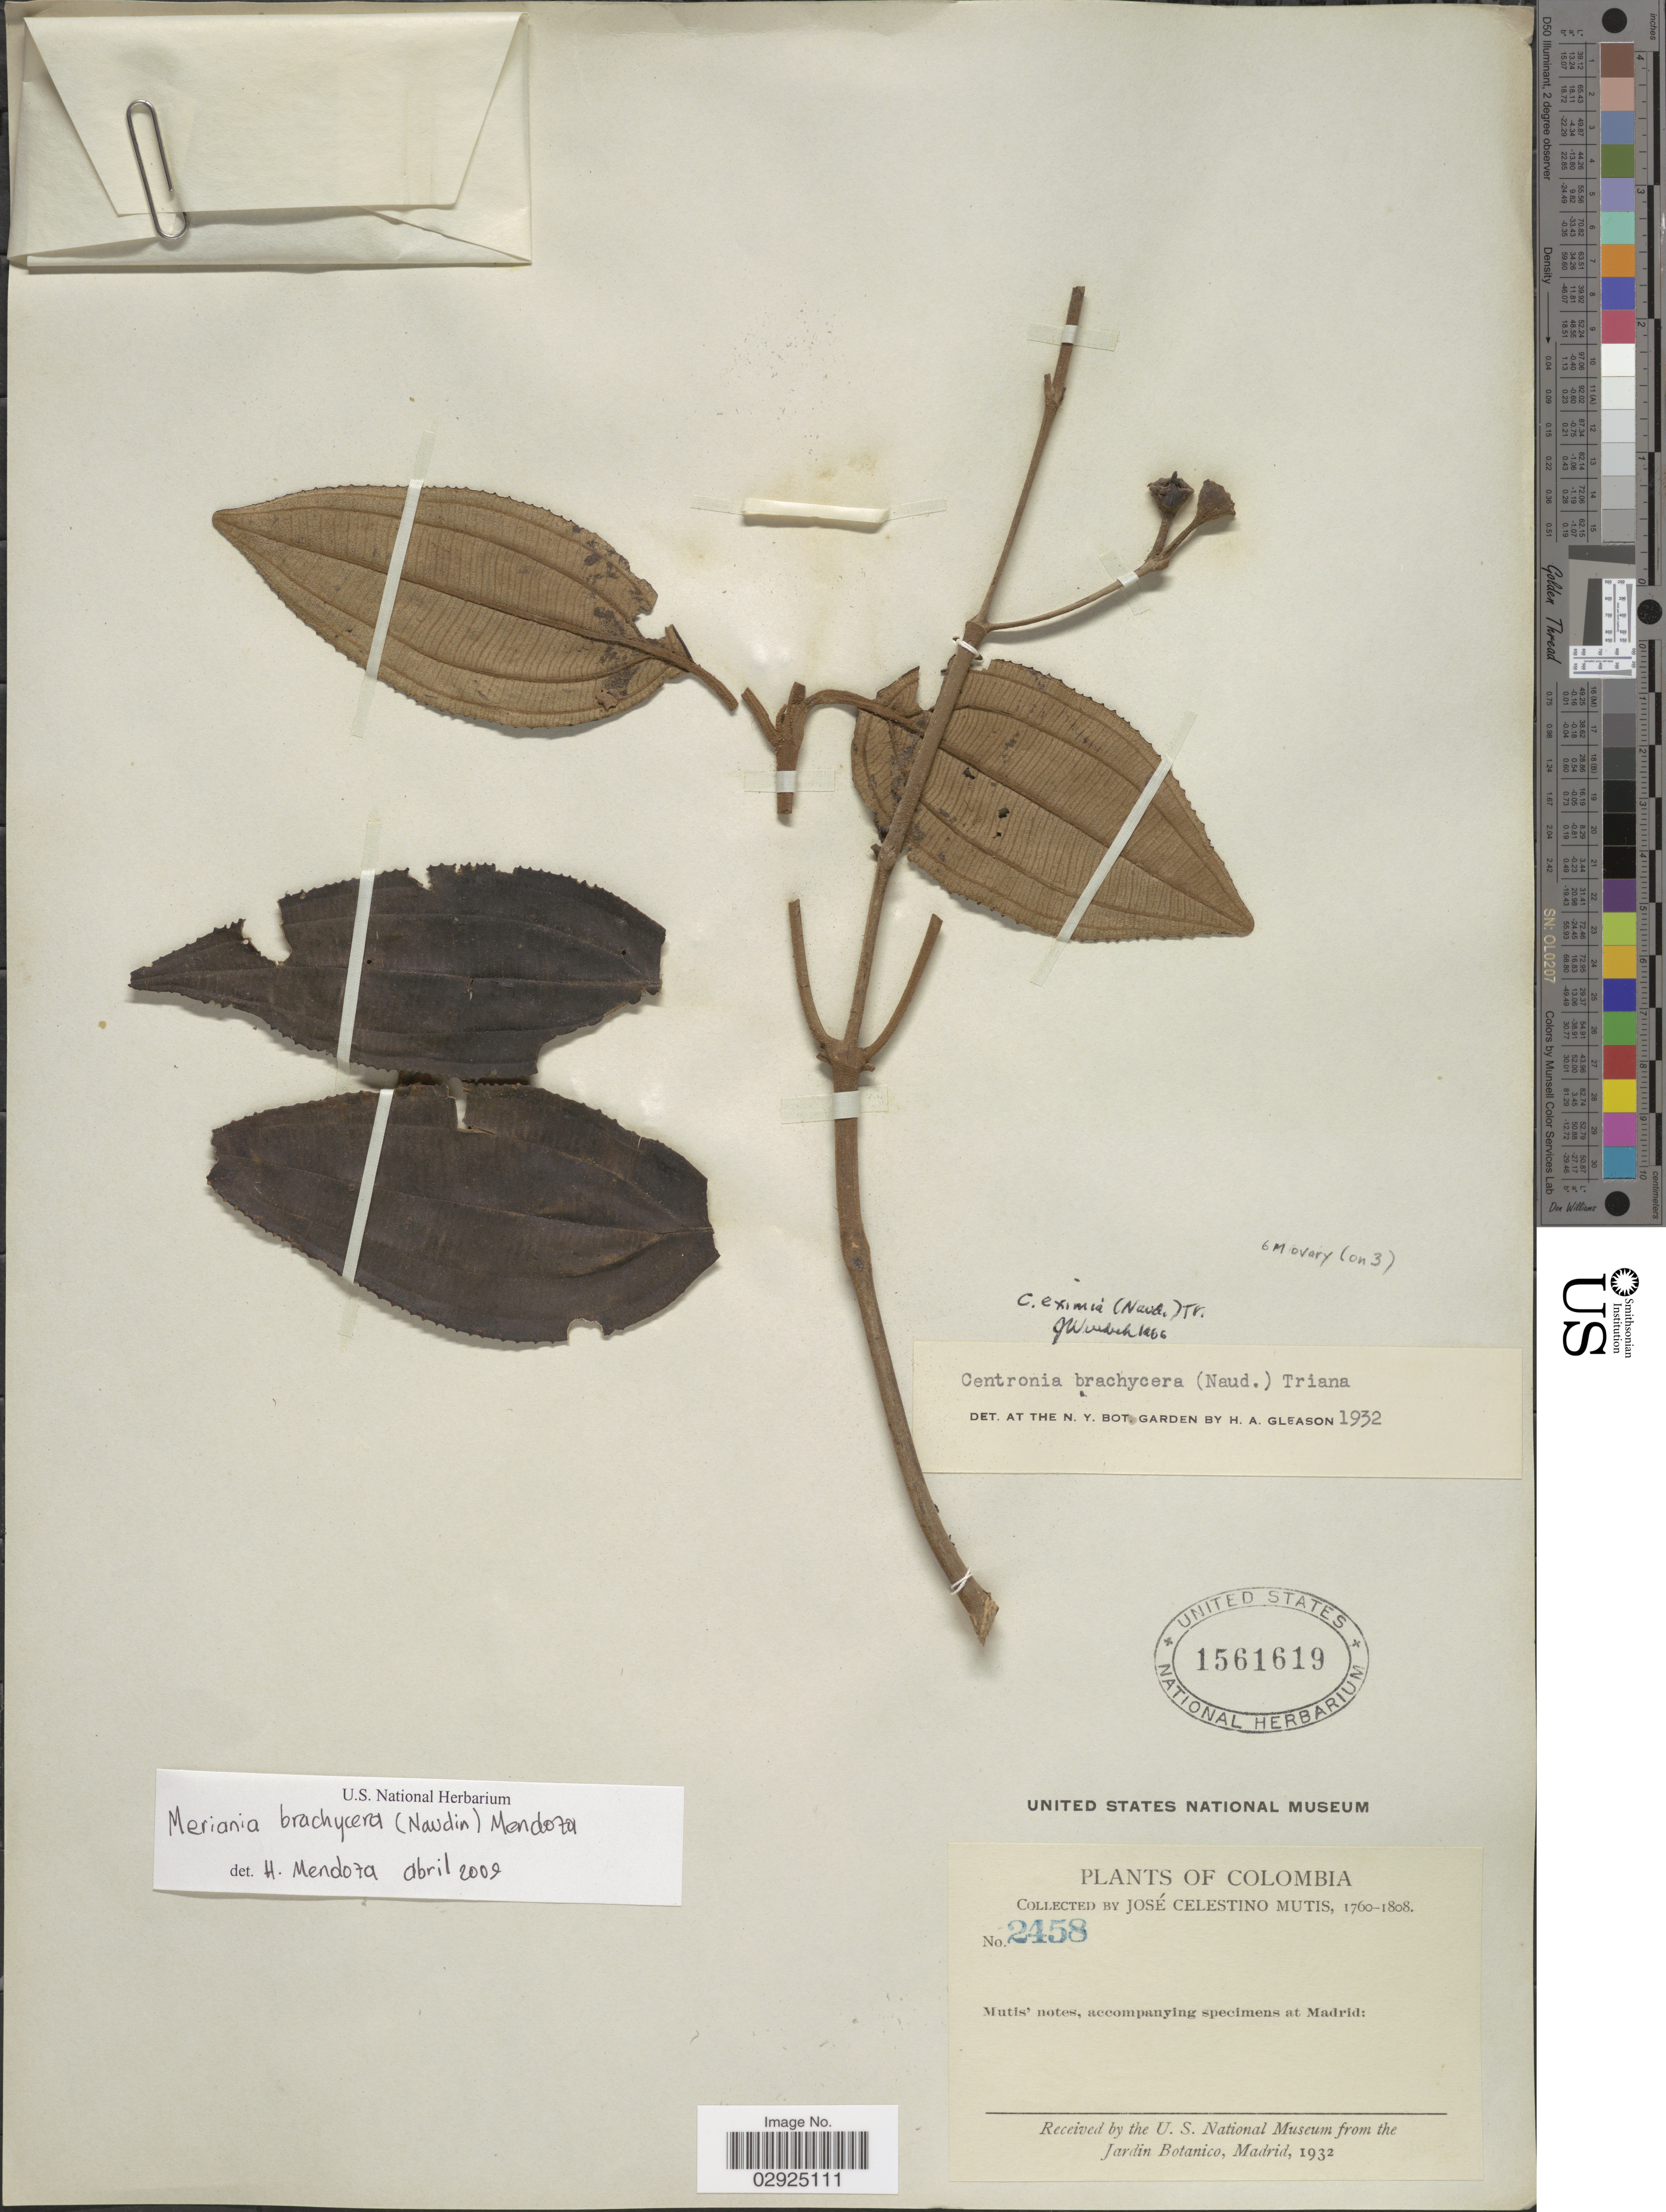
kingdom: Plantae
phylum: Tracheophyta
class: Magnoliopsida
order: Myrtales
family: Melastomataceae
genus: Meriania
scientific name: Meriania brachycera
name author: (Naudin) Humberto Mend. & Fern. Alonso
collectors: J. C. B. Mutis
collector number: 2458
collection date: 1760/1808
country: Colombia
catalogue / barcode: US 1561619